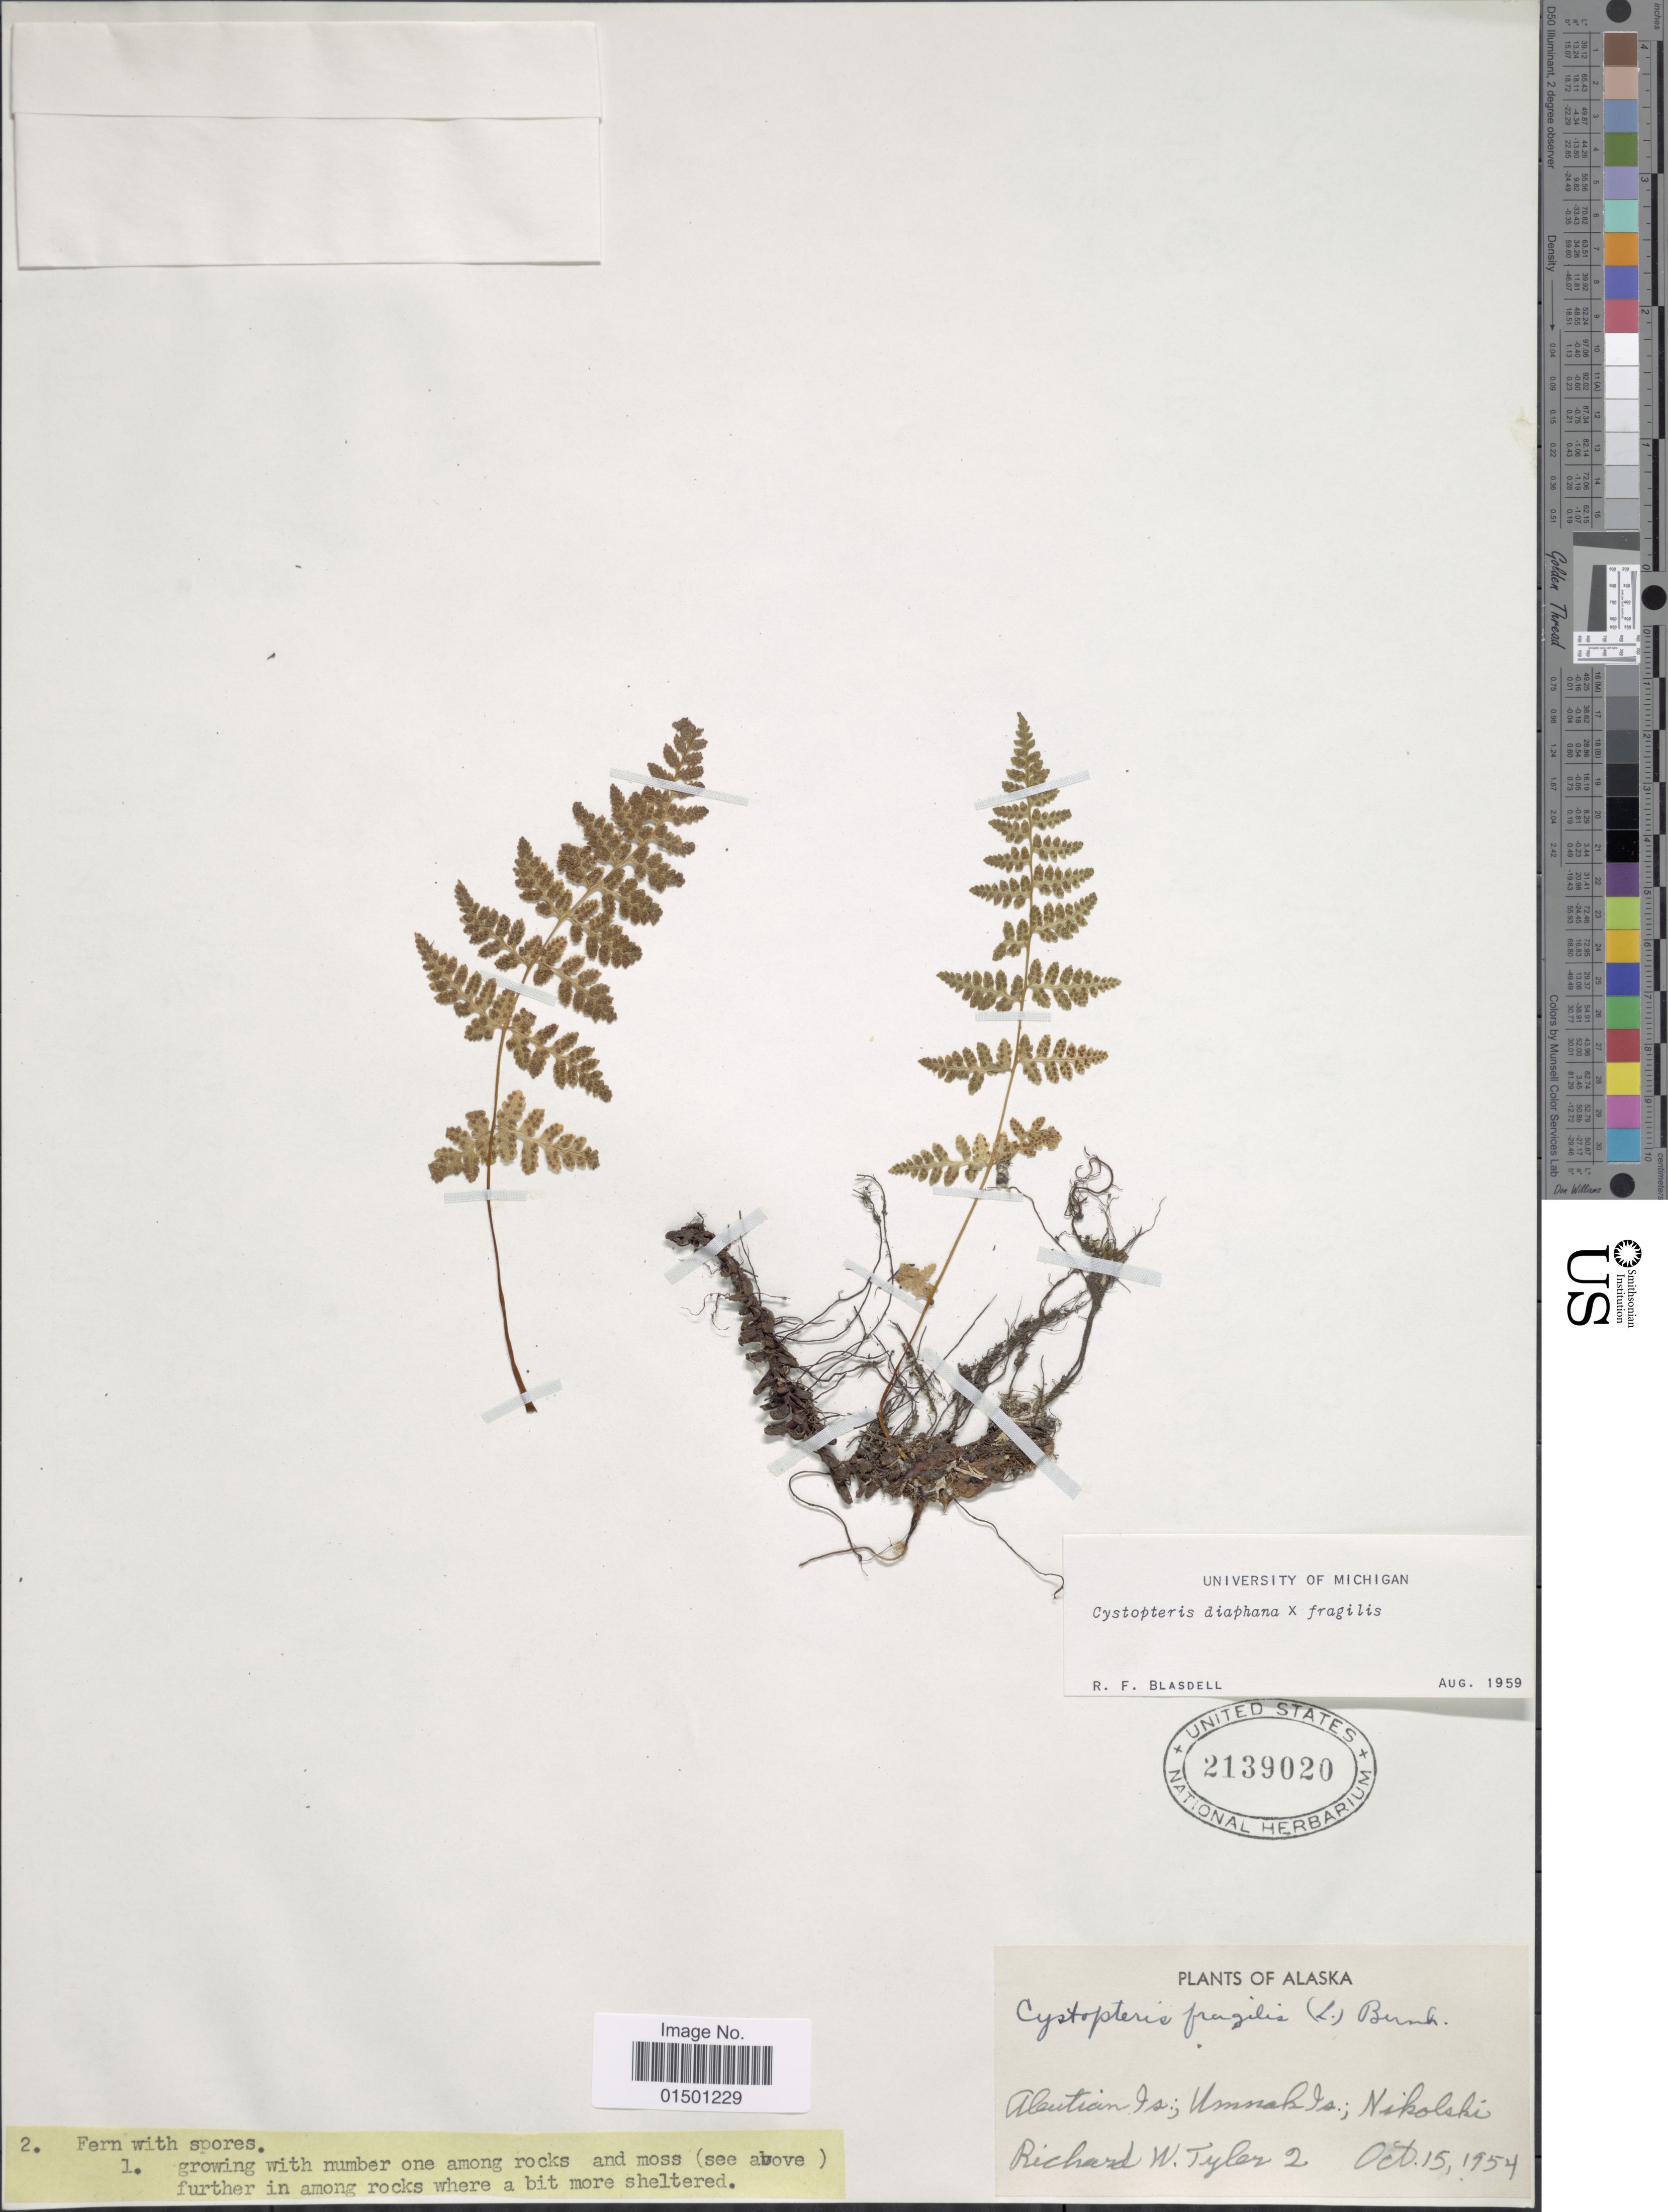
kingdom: Plantae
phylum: Tracheophyta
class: Polypodiopsida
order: Polypodiales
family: Cystopteridaceae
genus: Cystopteris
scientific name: Cystopteris diaphana x C. fragilis (L.) Bernh.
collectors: R. Tyler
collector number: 2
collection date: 1954-10-15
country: United States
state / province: Alaska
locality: Aleutian Is., Umnak Is., Nikolski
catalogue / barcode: US 2139020